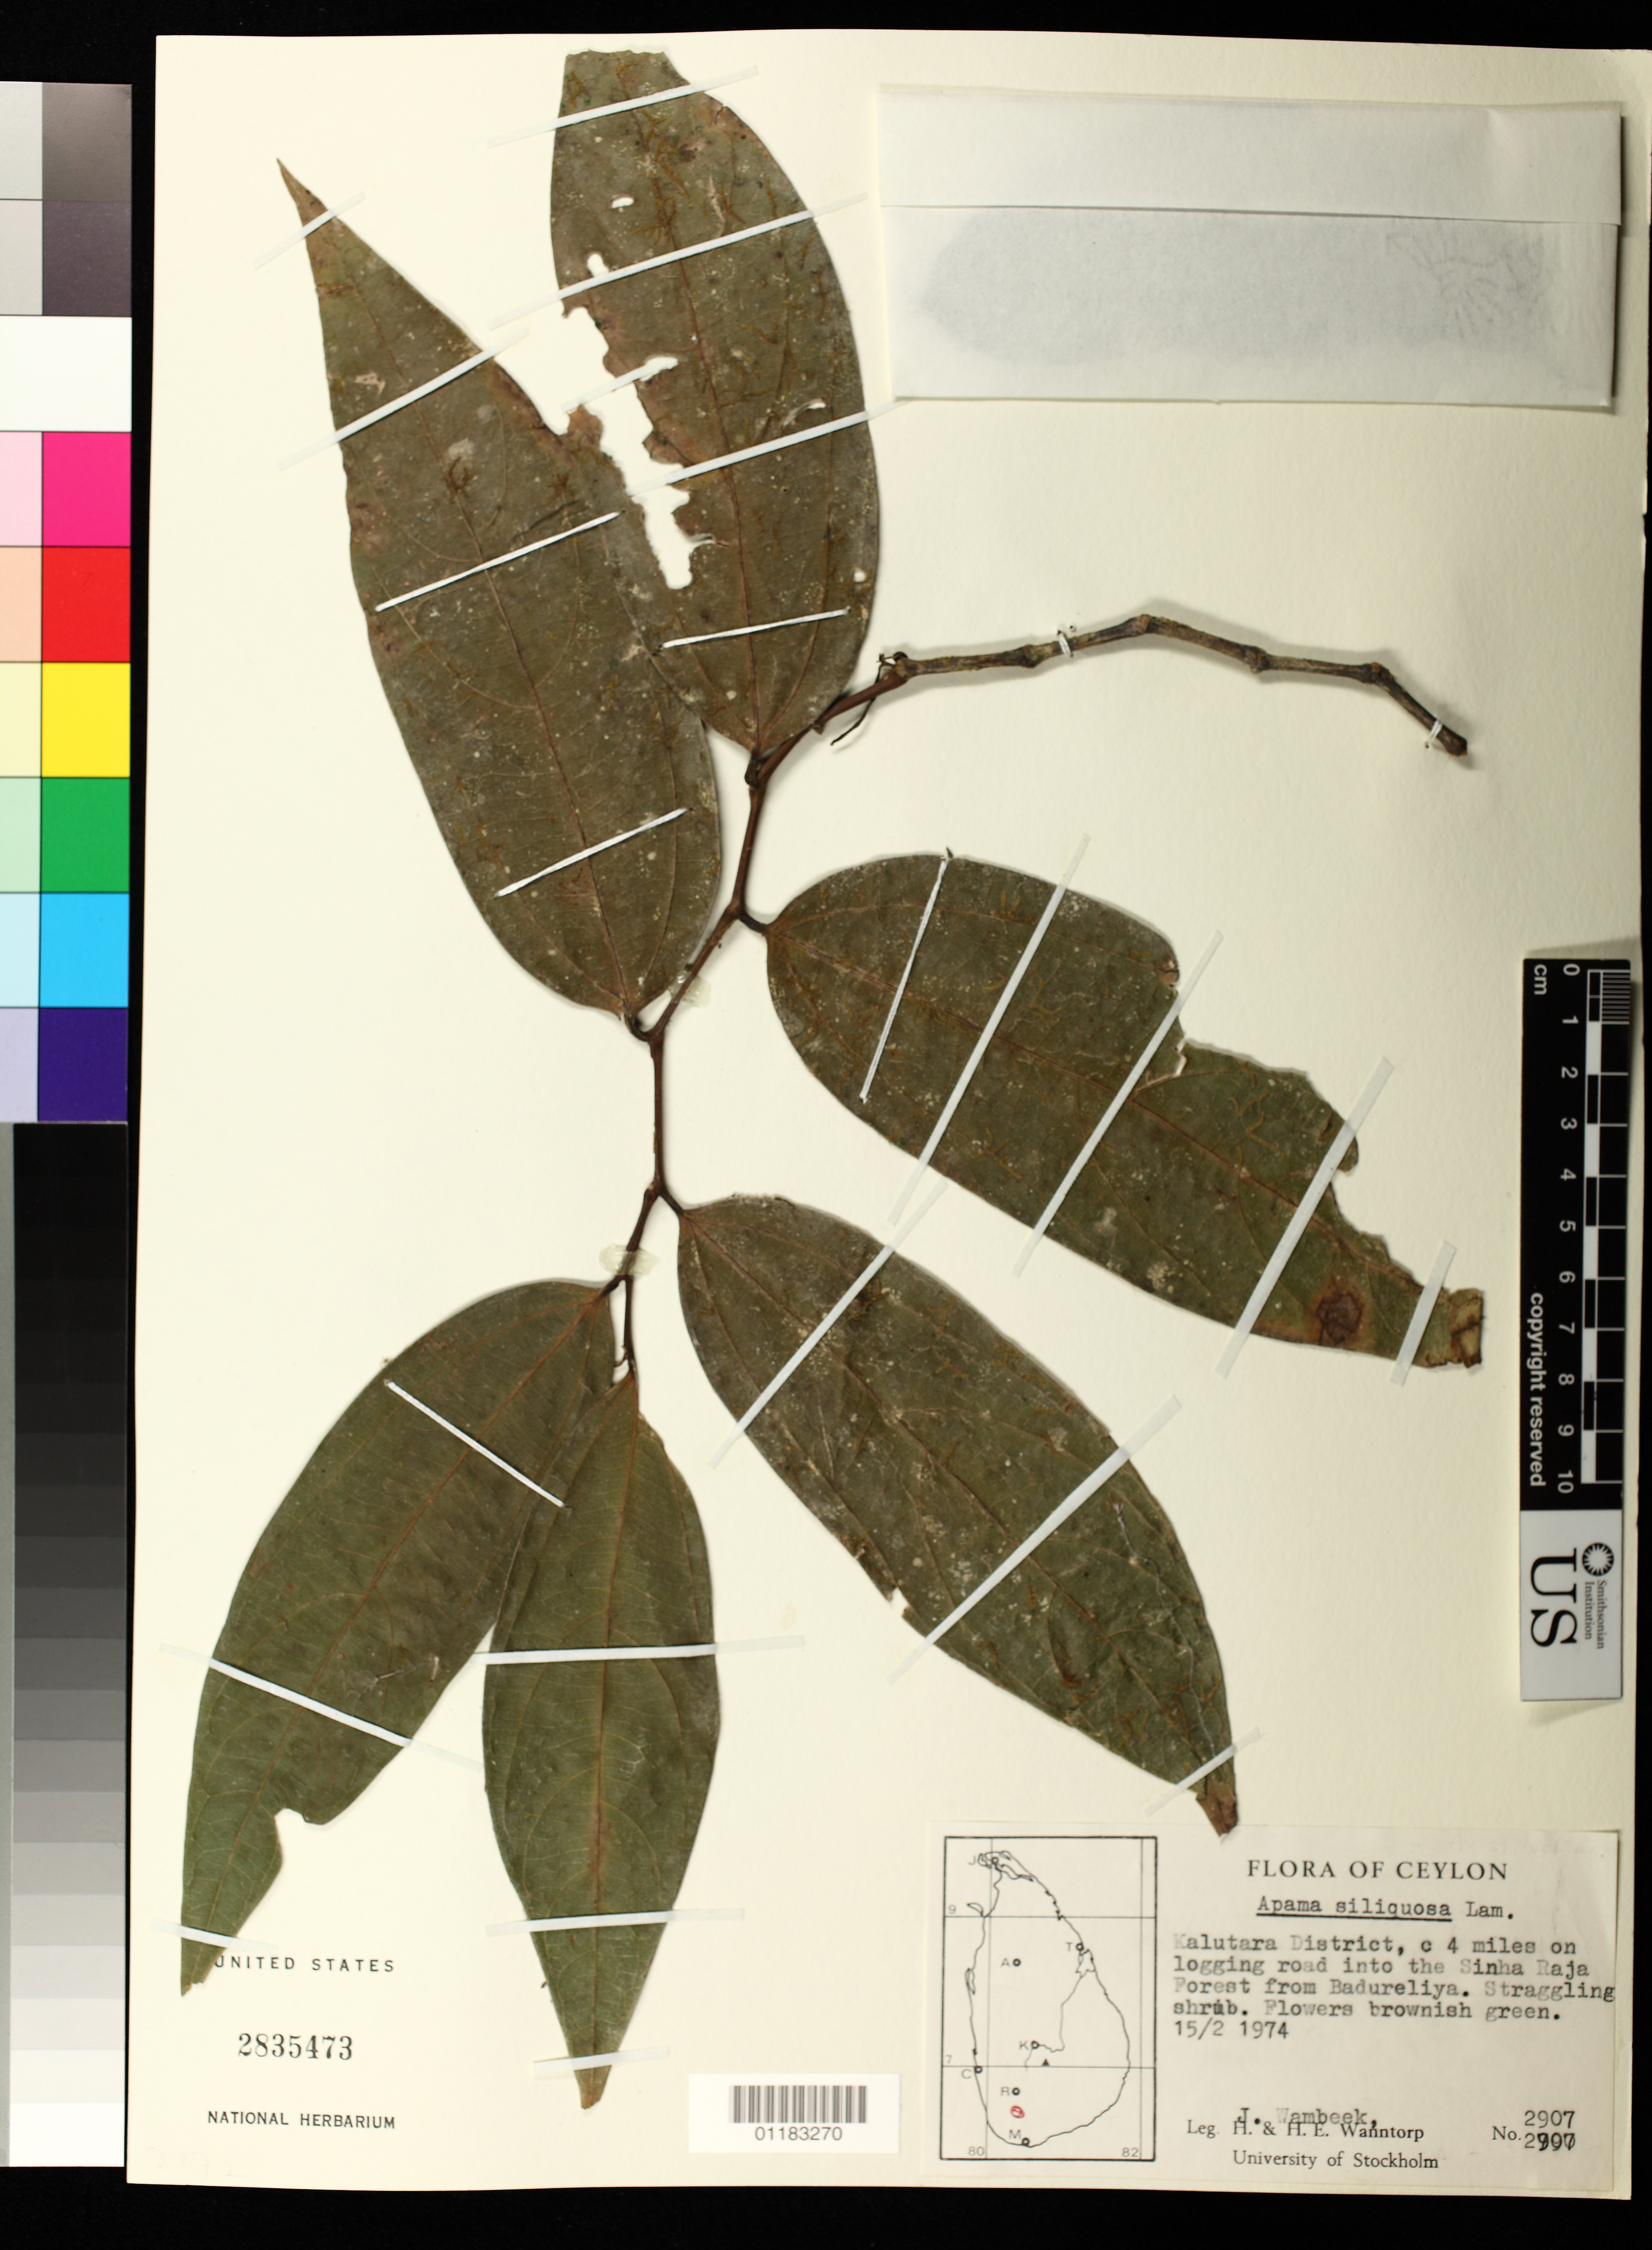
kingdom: Plantae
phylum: Tracheophyta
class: Magnoliopsida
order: Piperales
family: Aristolochiaceae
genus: Thottea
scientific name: Thottea siliquosa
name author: (Lam.) Ding Hou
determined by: Strong, Mark T., (BOT), Smithsonian Institution - National Museum of Natural History (UNITED STATES)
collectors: J. Wambeek, H. Wanntorp & H.-E. Wanntorp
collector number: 2907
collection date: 1974-02-15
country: Sri Lanka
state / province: Western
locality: Kalutara District, c. 4 miles on logging road into the Sinha Raja Forest from Badureliya.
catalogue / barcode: US 2835473